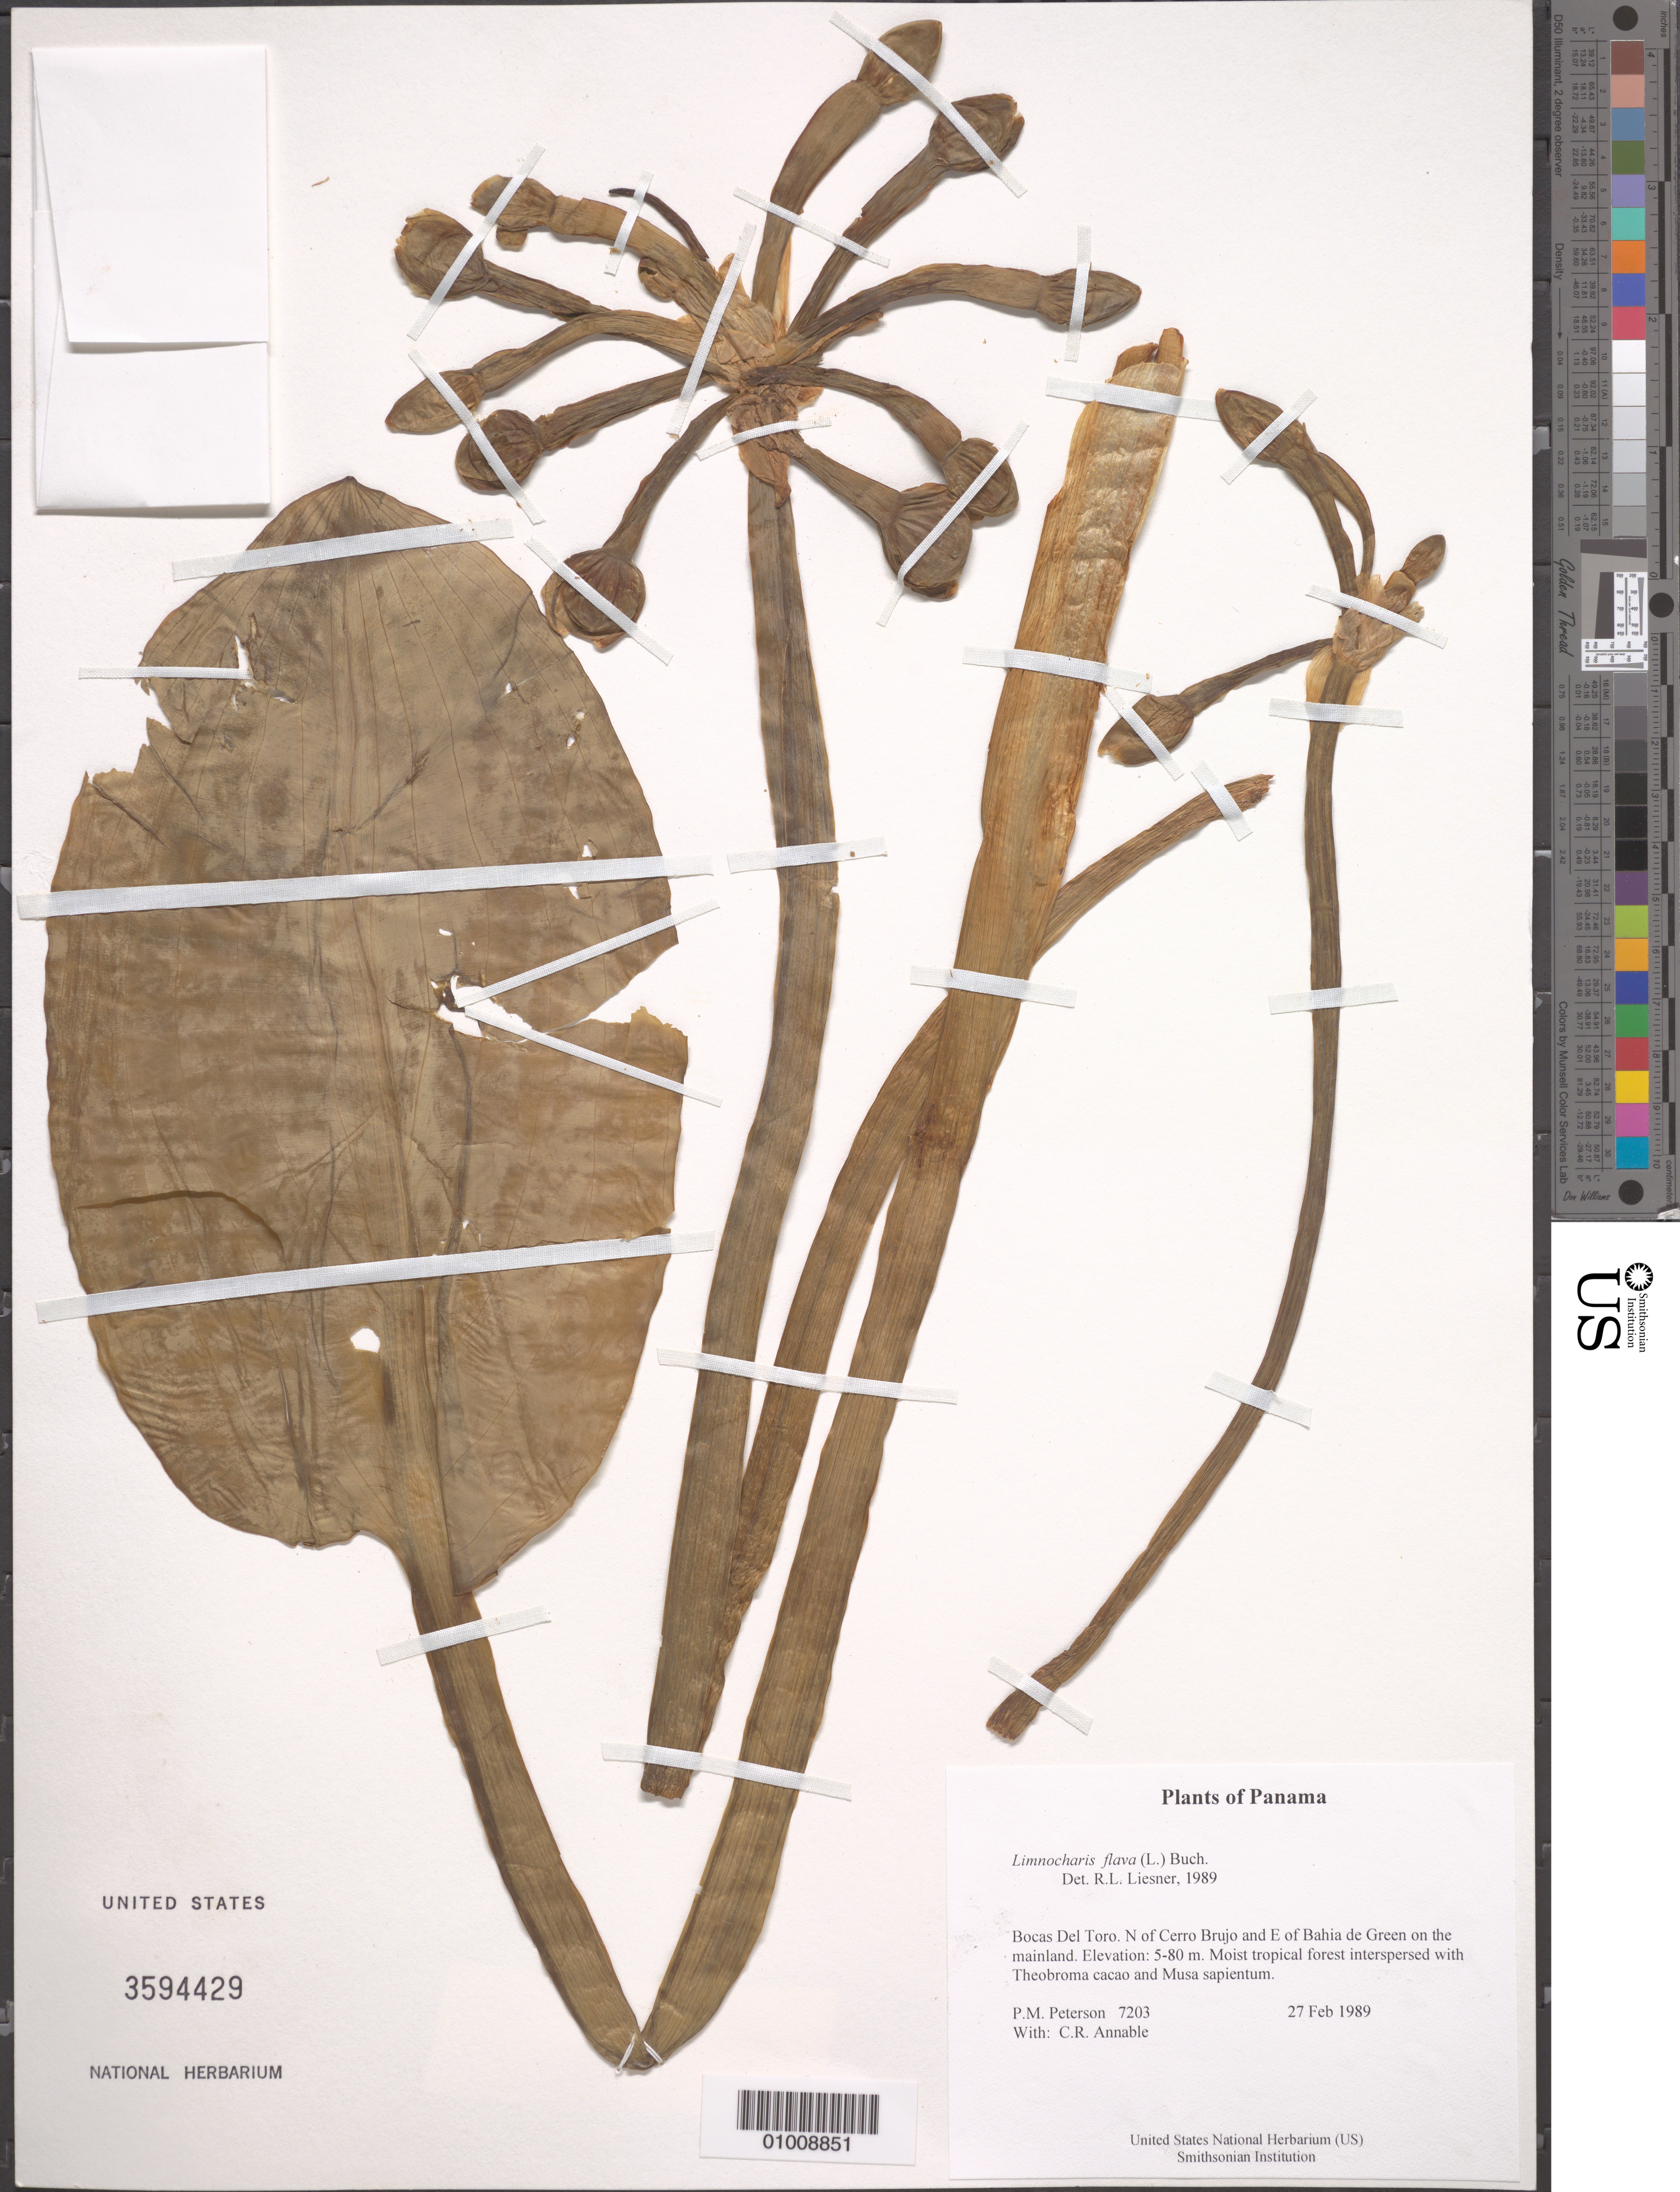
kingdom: Plantae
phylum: Tracheophyta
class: Liliopsida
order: Alismatales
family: Alismataceae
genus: Limnocharis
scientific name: Limnocharis flava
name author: (L.) Buchenau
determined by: Liesner, R. L.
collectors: P. M. Peterson & C. R. Annable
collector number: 07203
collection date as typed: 27 Feb 1989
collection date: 1989-02-27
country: Panama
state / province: Bocas del Toro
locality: N of Cerro Brujo and E of Bahia de Green on the mainland.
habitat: Moist tropical forest interspersed with Theobroma cacao and Musa sapientum.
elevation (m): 5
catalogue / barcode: US 3594429